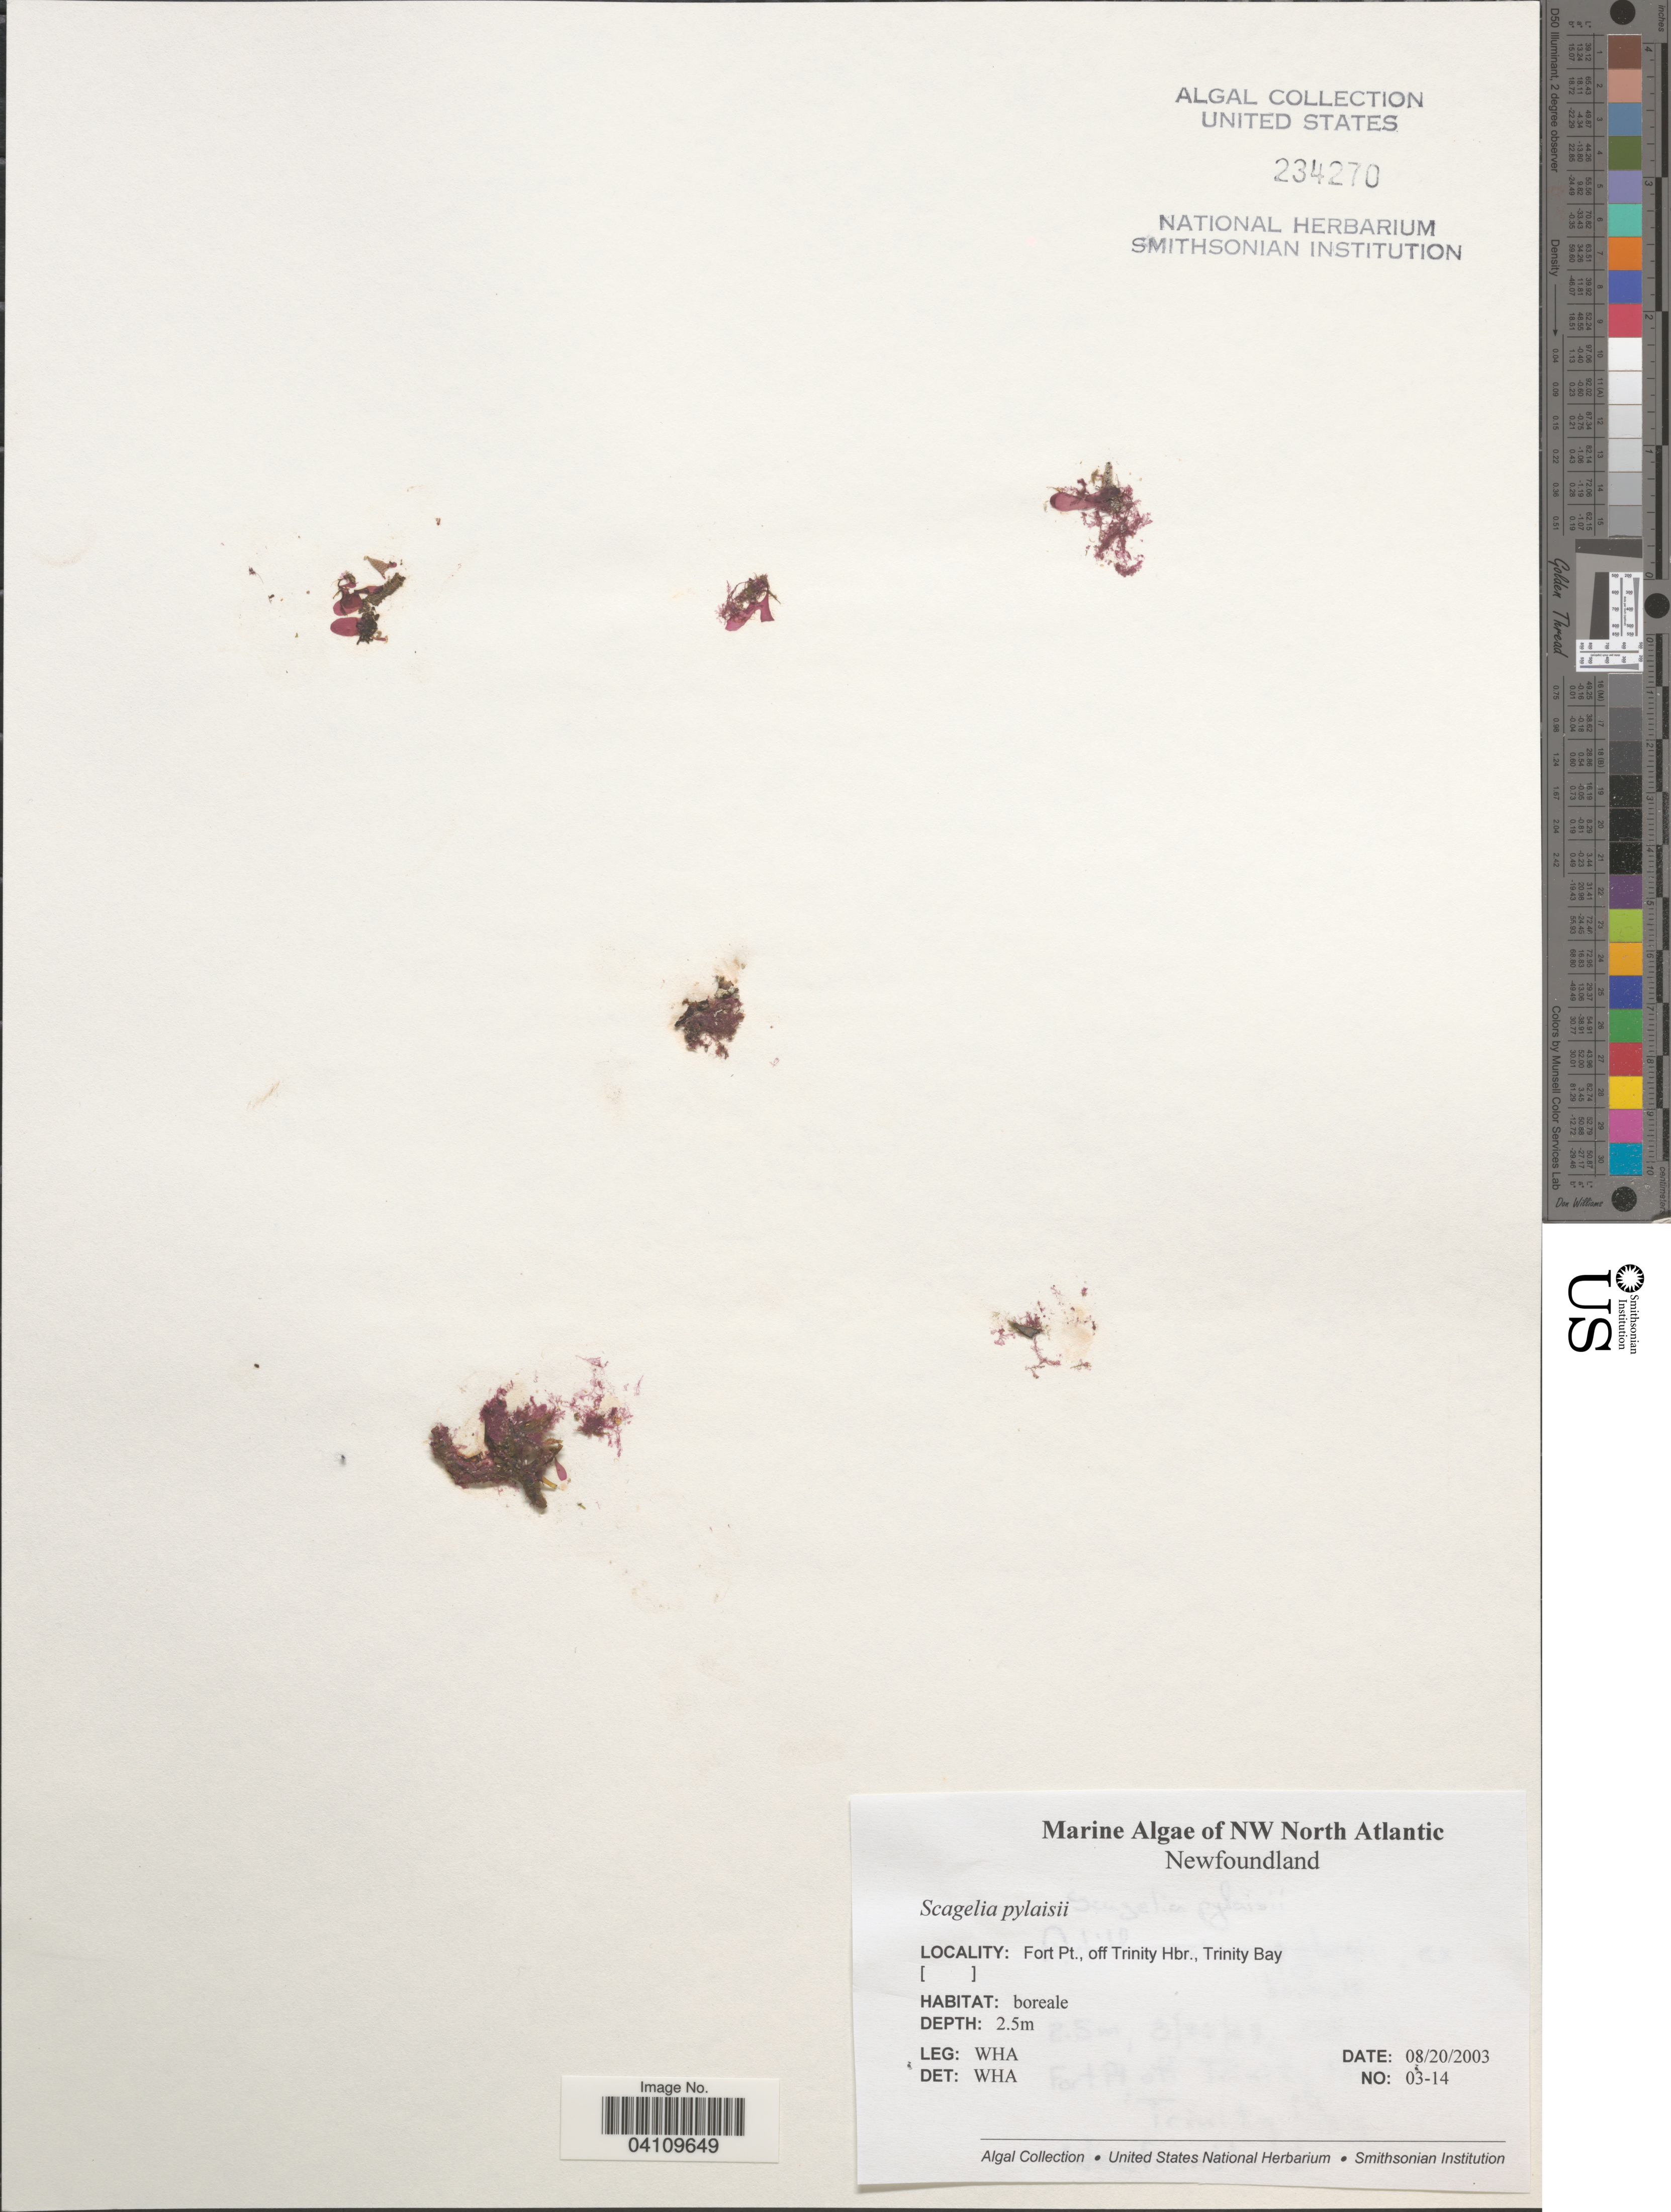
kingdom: Plantae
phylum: Rhodophyta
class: Florideophyceae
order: Ceramiales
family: Ceramiaceae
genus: Scagelia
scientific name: Scagelia pylaisaei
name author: (Montagne) M.J. Wynne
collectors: W. H. Adey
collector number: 03-14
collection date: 2003-08-20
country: Canada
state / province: Newfoundland and Labrador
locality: NW North Atlantic. Fort Pt., off Trinity Hbr., Trinity Bay.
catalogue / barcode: US 234270